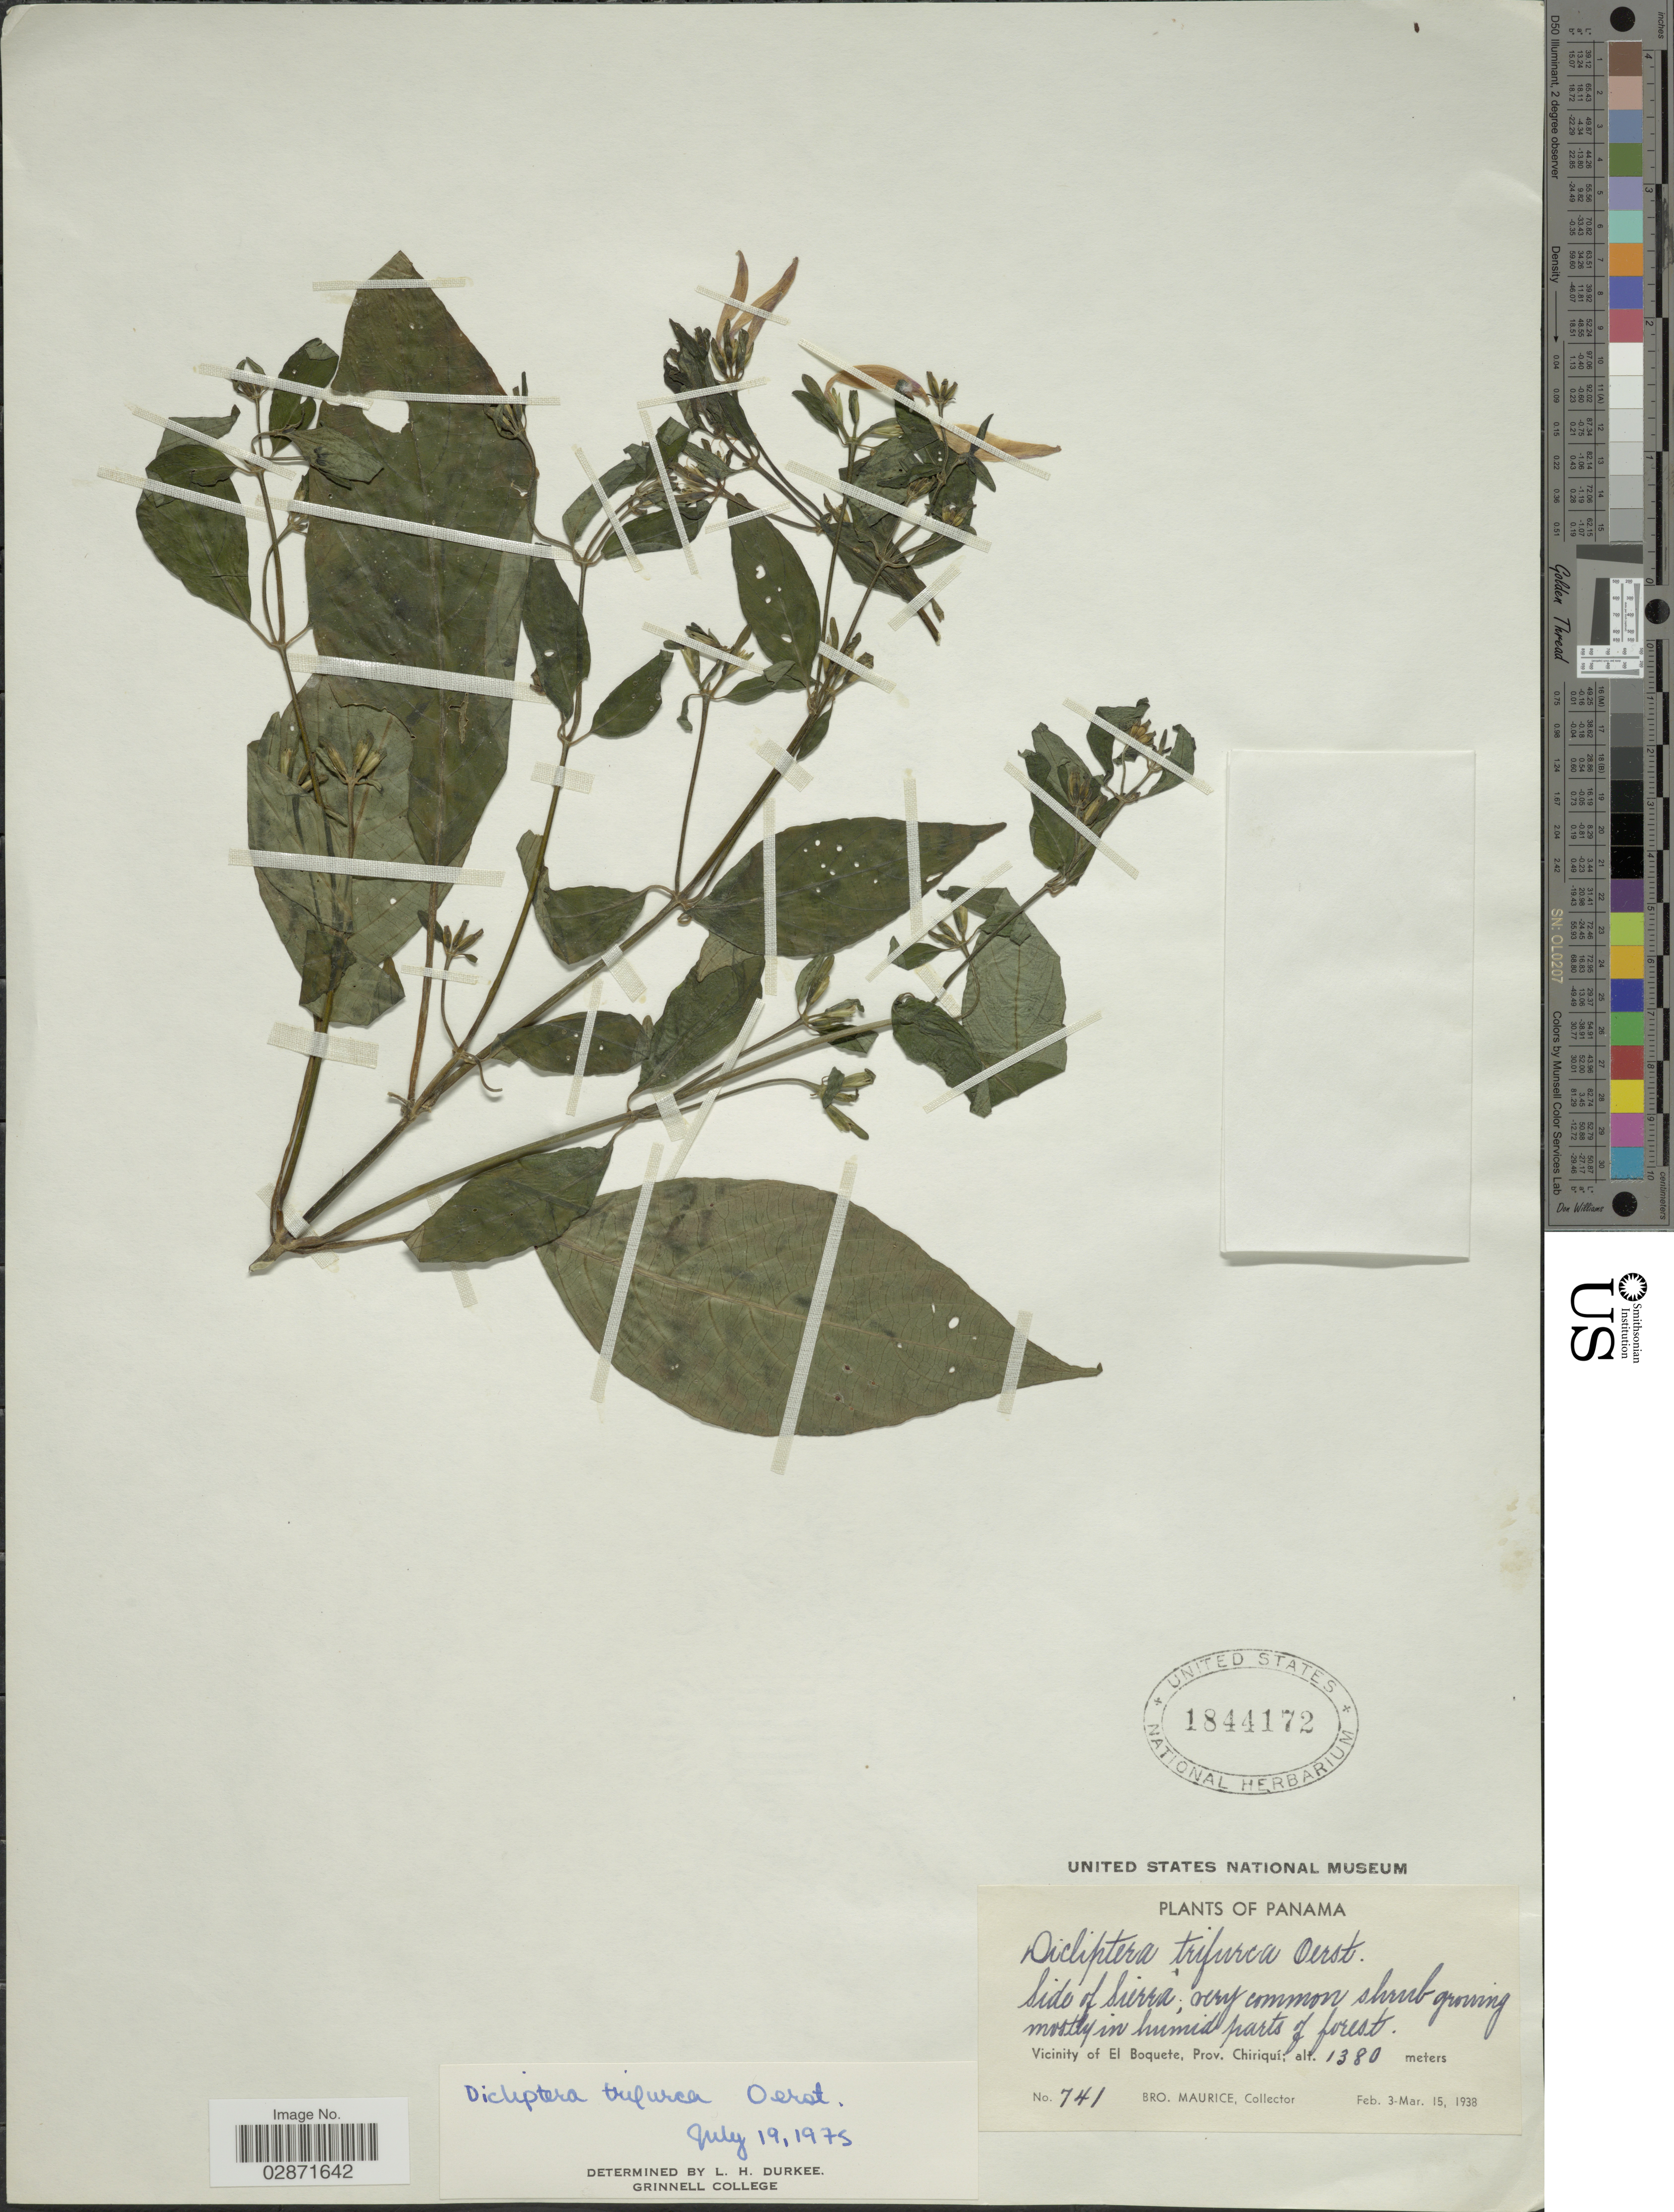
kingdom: Plantae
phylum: Tracheophyta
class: Magnoliopsida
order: Lamiales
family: Acanthaceae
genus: Dicliptera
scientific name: Dicliptera trifurca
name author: Oerst.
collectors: B. Maurice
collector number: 741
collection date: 1938-02-03/1938-03-15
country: Panama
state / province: Chiriqui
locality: Vicinity of El Boquete, Prov. Chiriquí, Side of Sierra.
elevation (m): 1380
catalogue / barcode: US 1844172